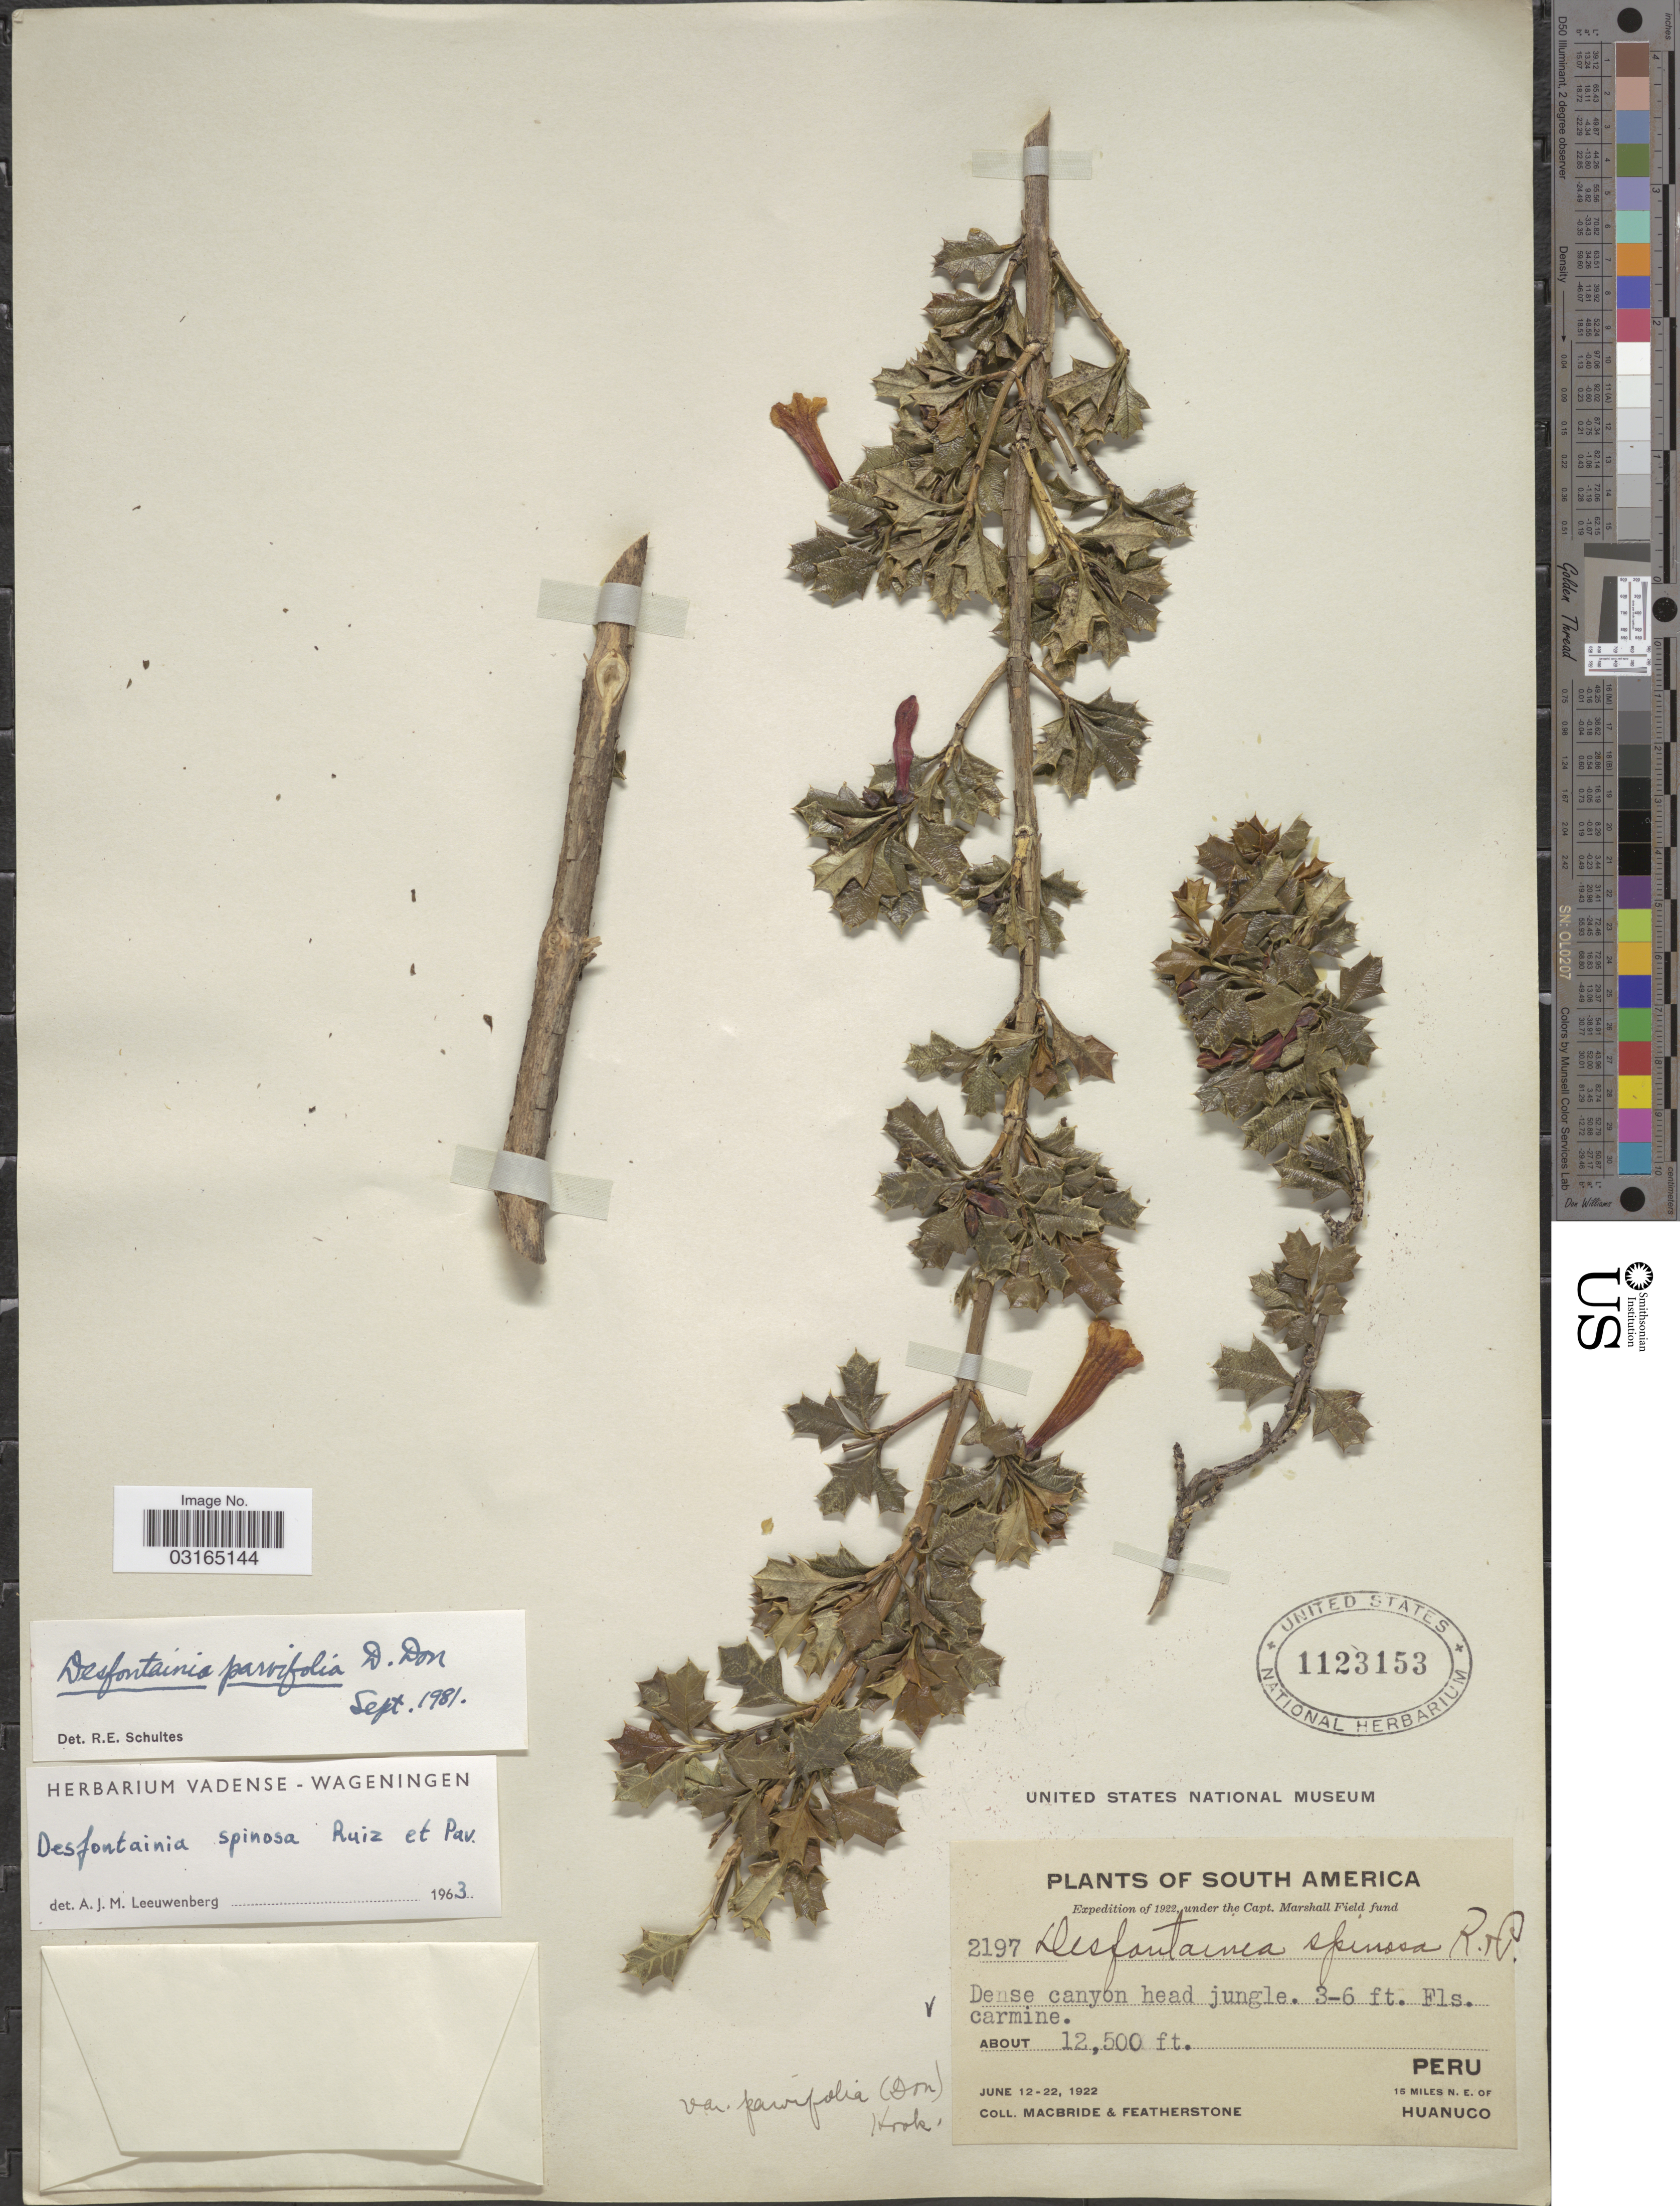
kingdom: Plantae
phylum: Tracheophyta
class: Magnoliopsida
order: Bruniales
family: Columelliaceae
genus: Desfontainia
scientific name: Desfontainia sp.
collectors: Macbride, -- & -. Featherstone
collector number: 2197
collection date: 1922-06-12/1922-06-22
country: Peru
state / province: Huánuco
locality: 15 miles NE of Huanuco.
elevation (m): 3810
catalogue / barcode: US 1123153